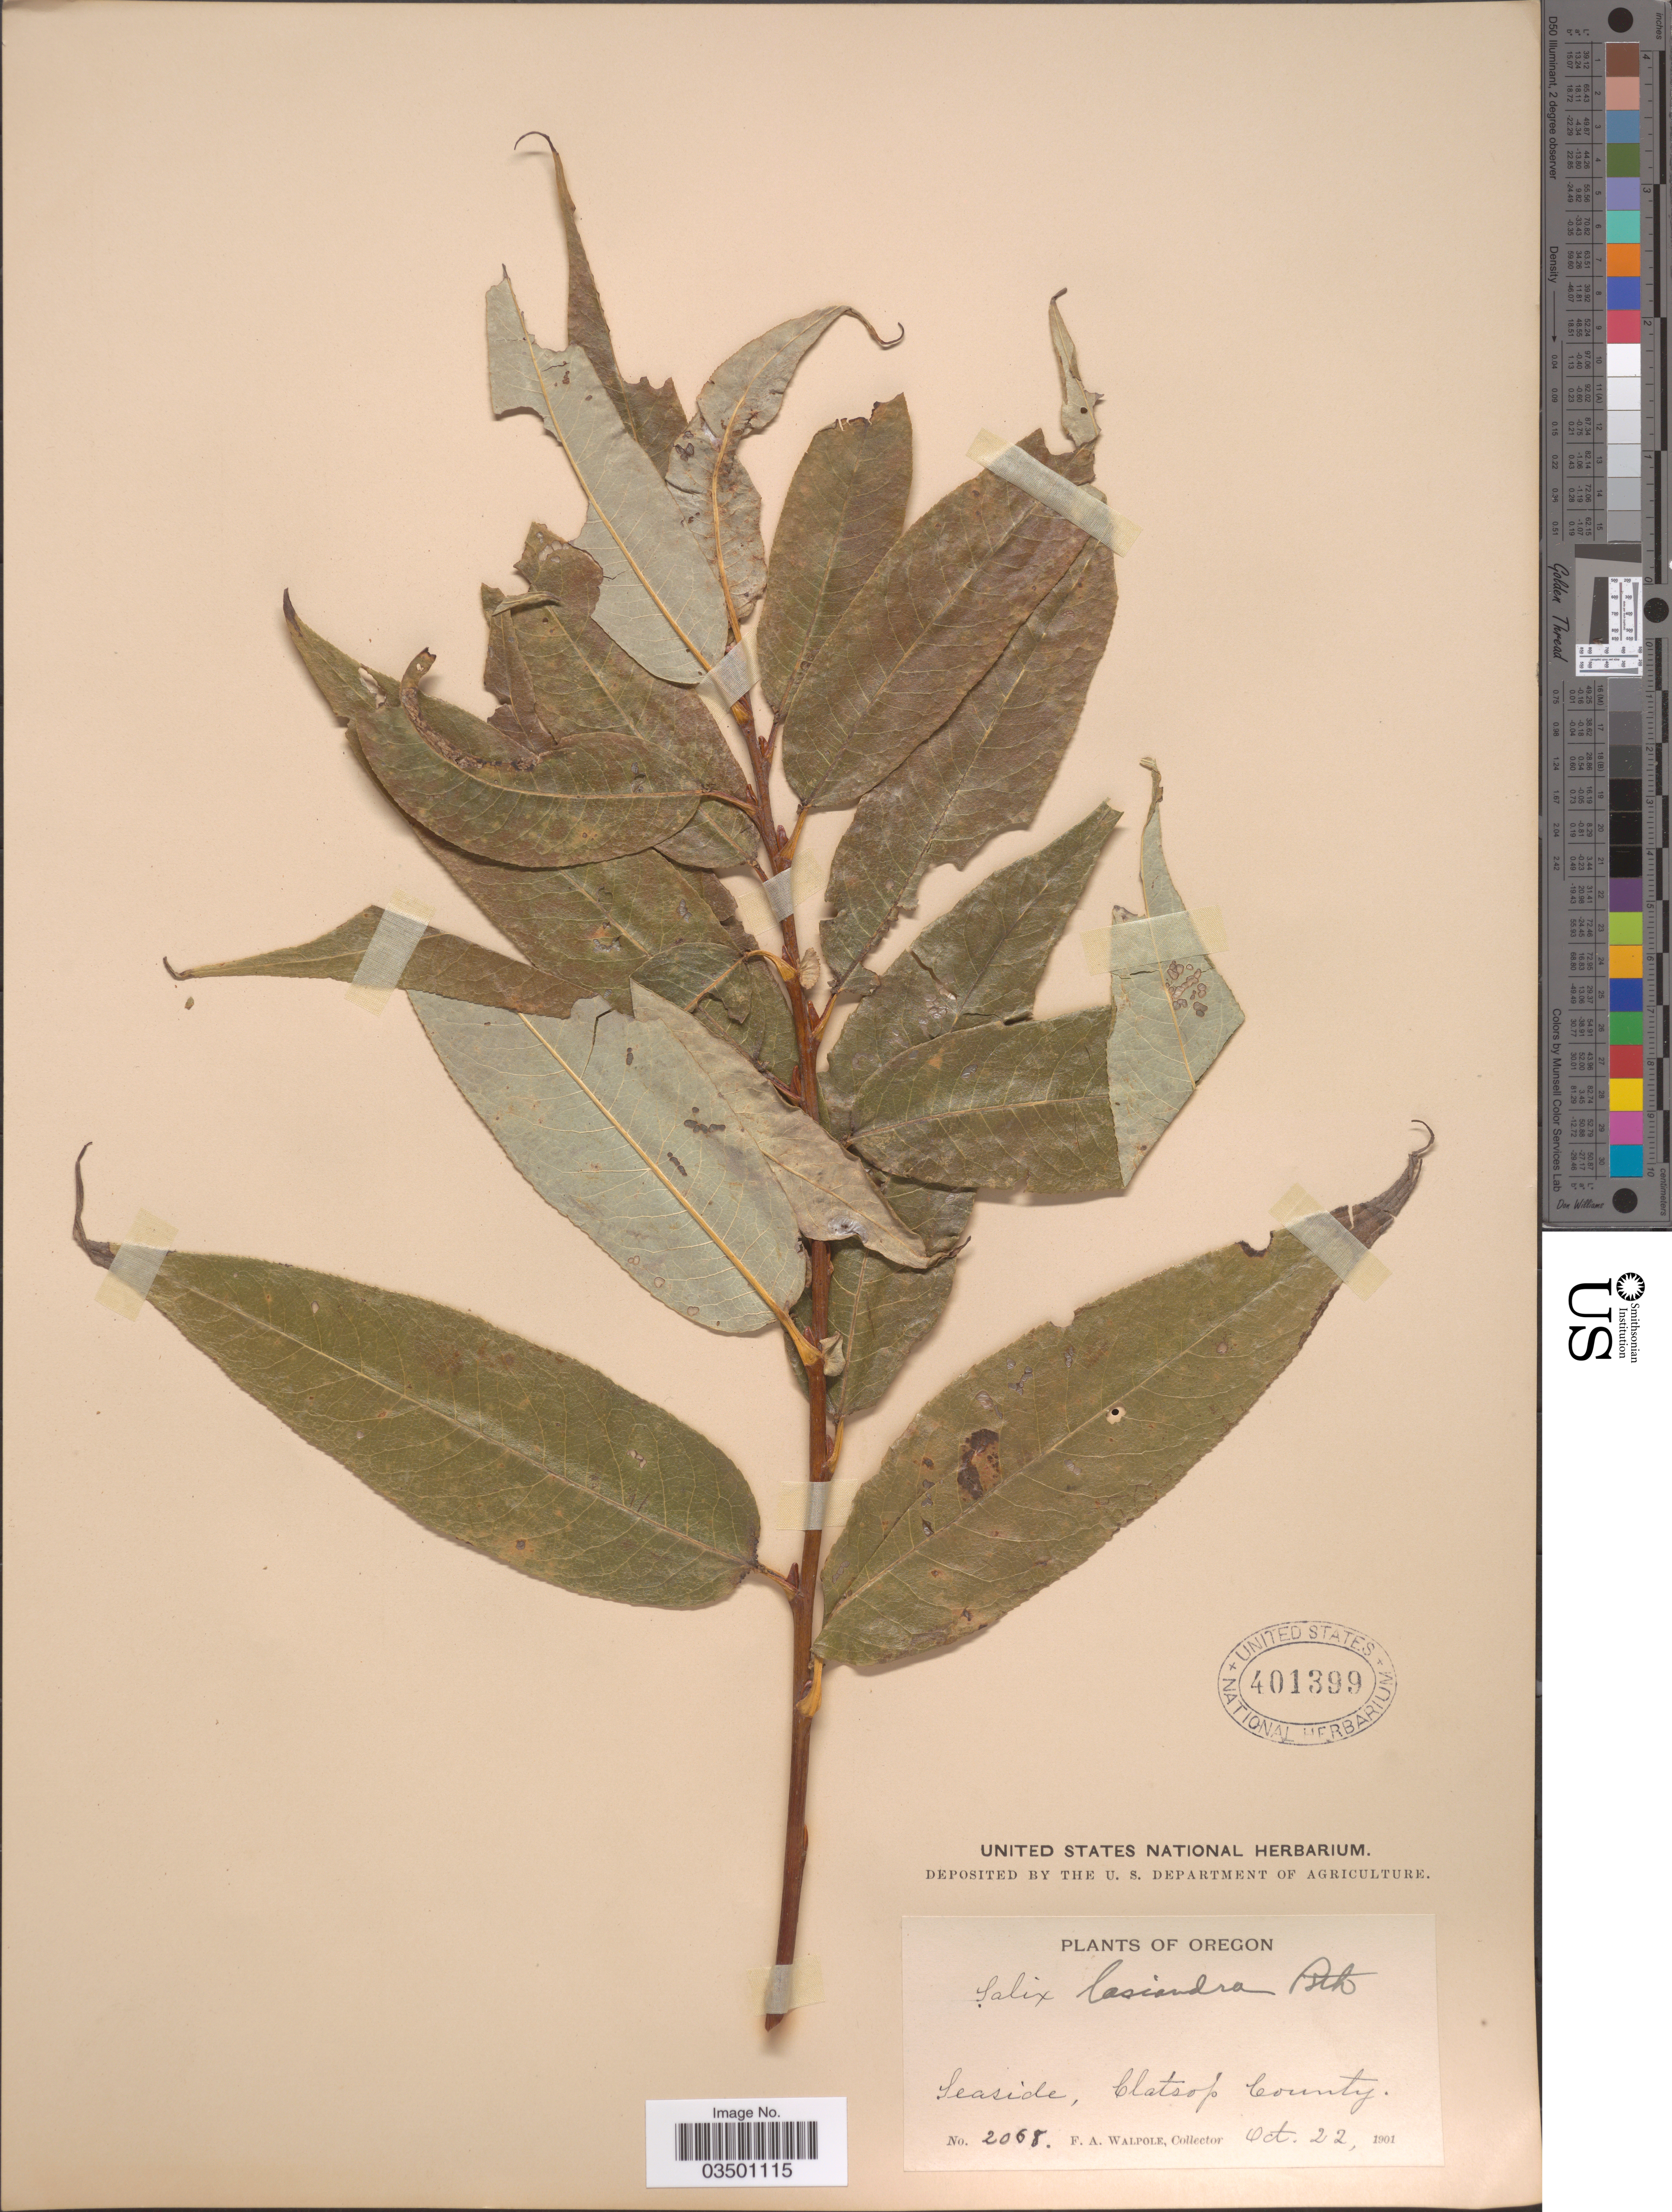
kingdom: Plantae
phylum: Tracheophyta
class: Magnoliopsida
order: Malpighiales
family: Salicaceae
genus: Salix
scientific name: Salix lasiandra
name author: Benth.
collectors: F. Walpole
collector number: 2068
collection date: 1901-10-22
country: United States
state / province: Oregon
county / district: Clatsop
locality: Seaside, Clatsop County.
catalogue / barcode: US 401399